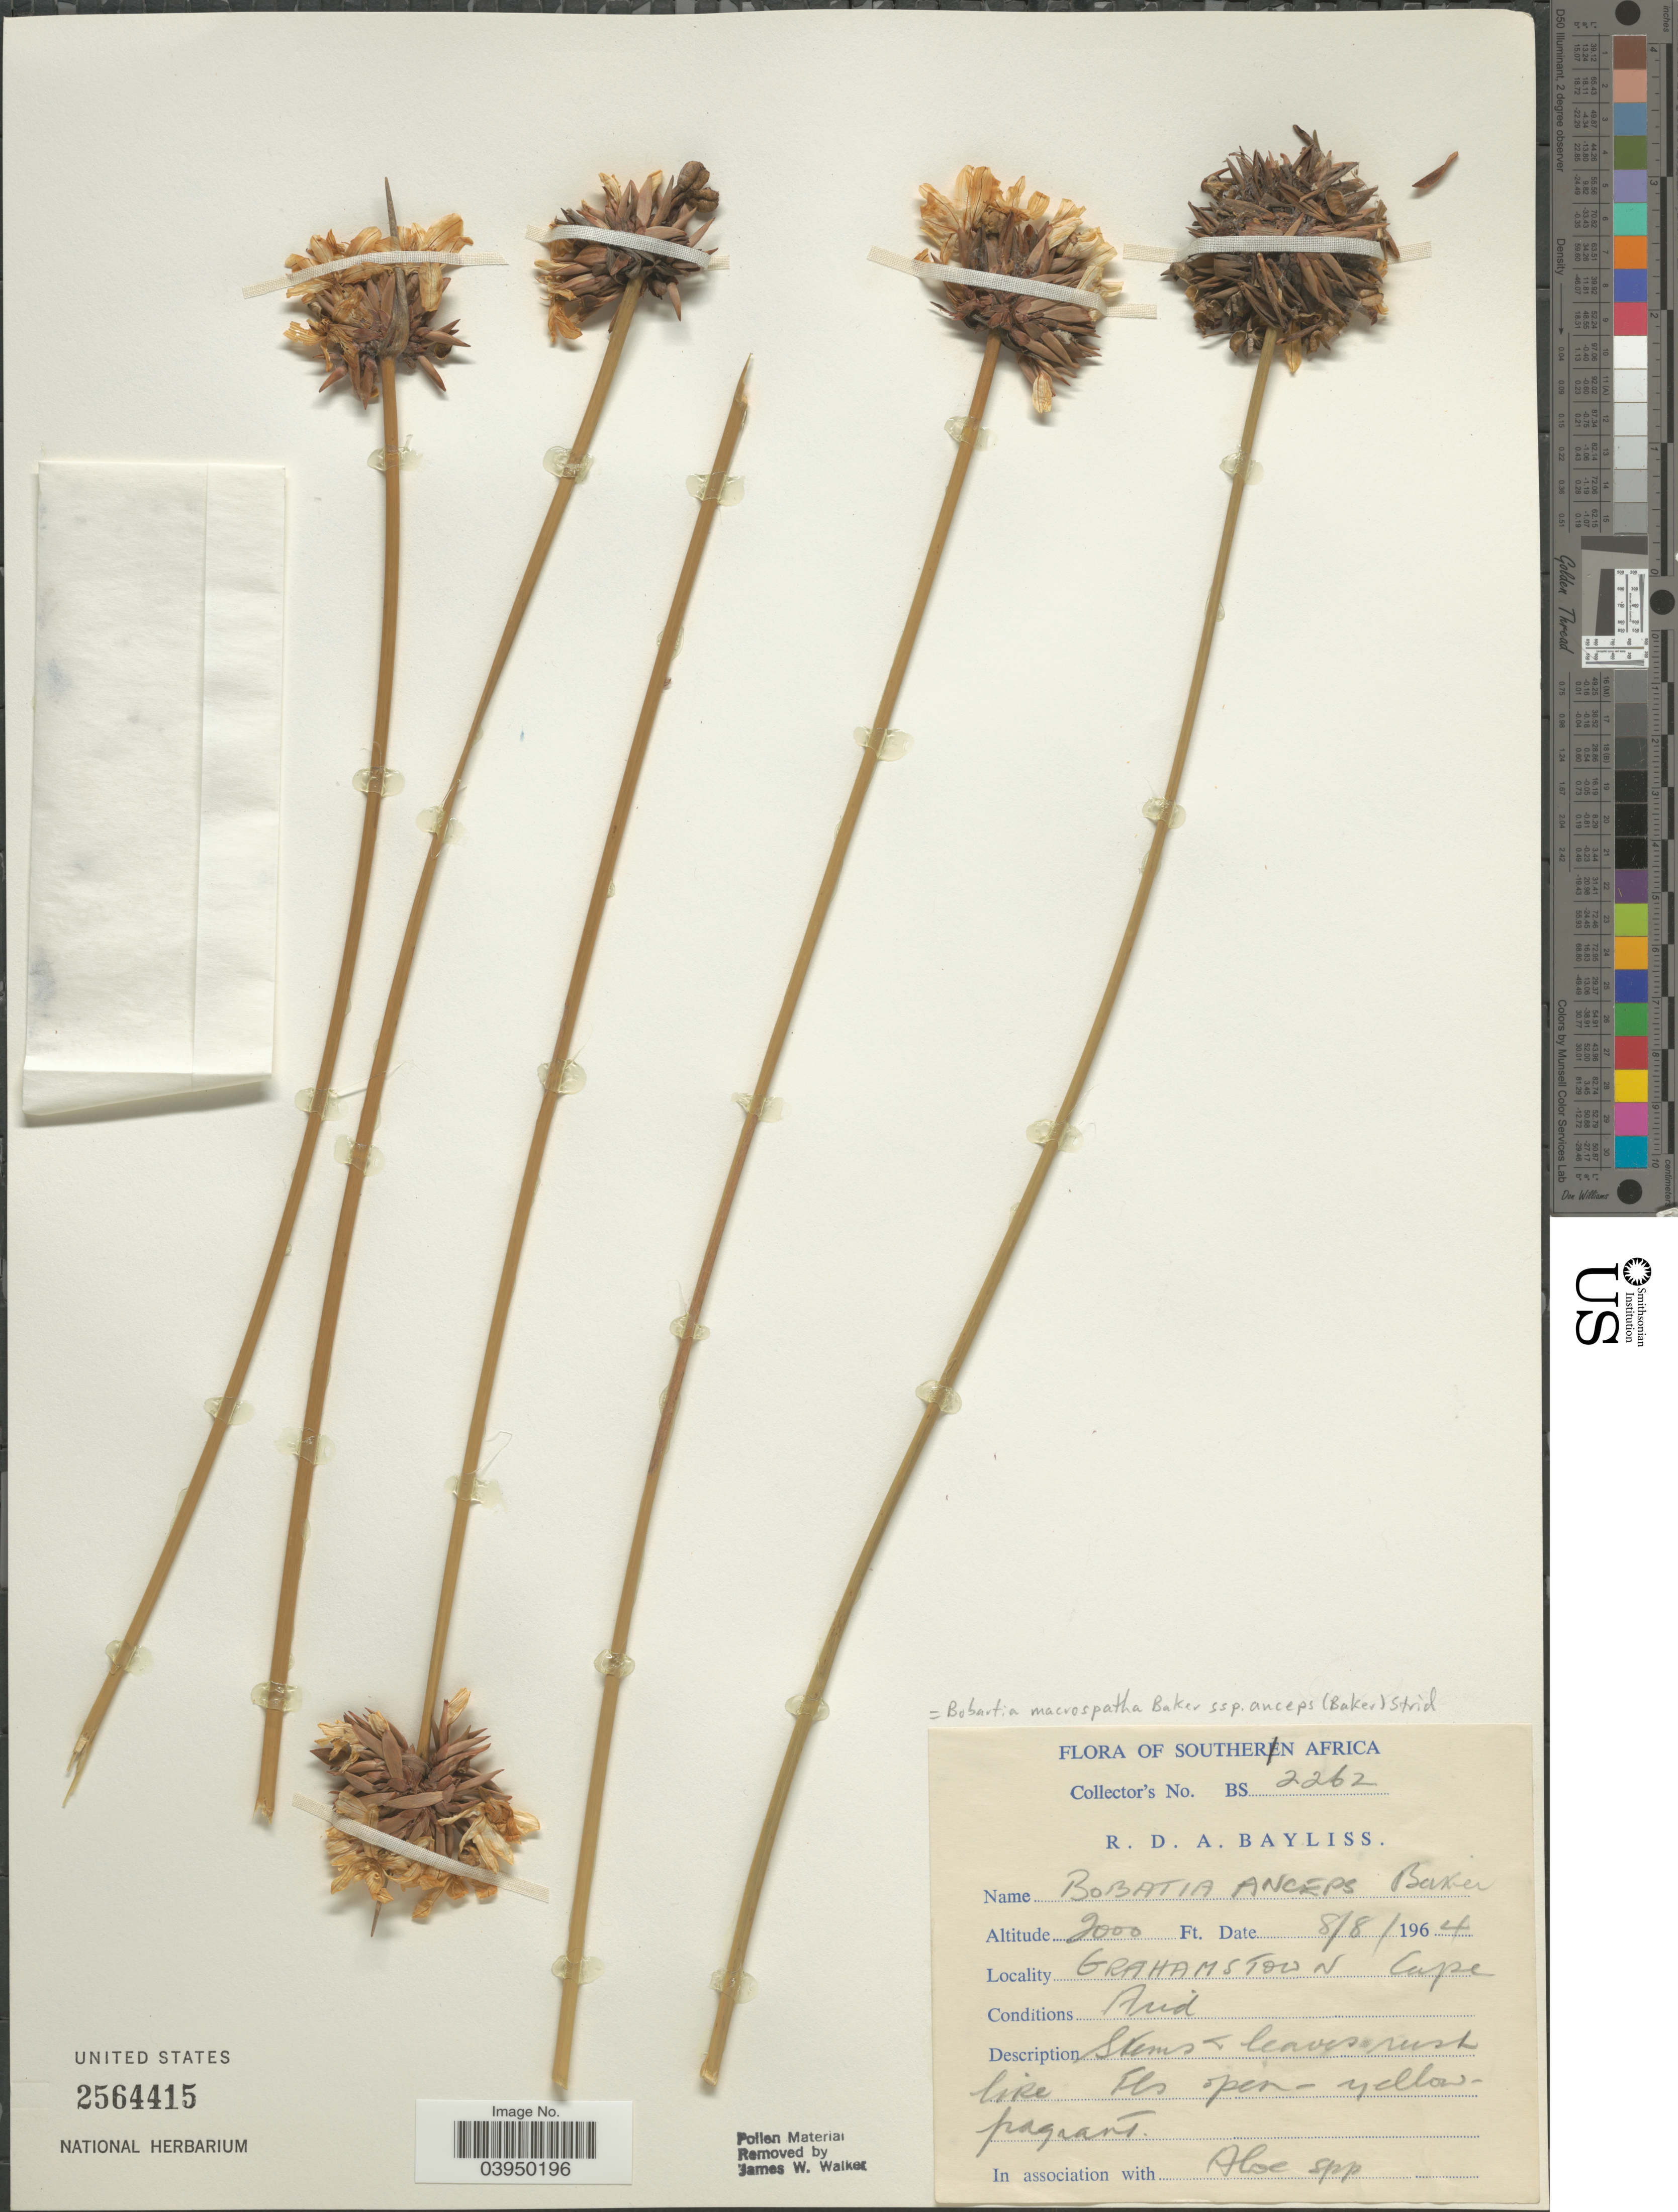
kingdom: Plantae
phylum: Tracheophyta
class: Liliopsida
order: Asparagales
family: Iridaceae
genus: Bobartia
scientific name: Bobartia macrospatha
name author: Baker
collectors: R. Bayliss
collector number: BS2262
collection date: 1964-08-08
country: South Africa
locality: Southern Africa. Grahamstown Cape.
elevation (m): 610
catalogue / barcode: US 2564415